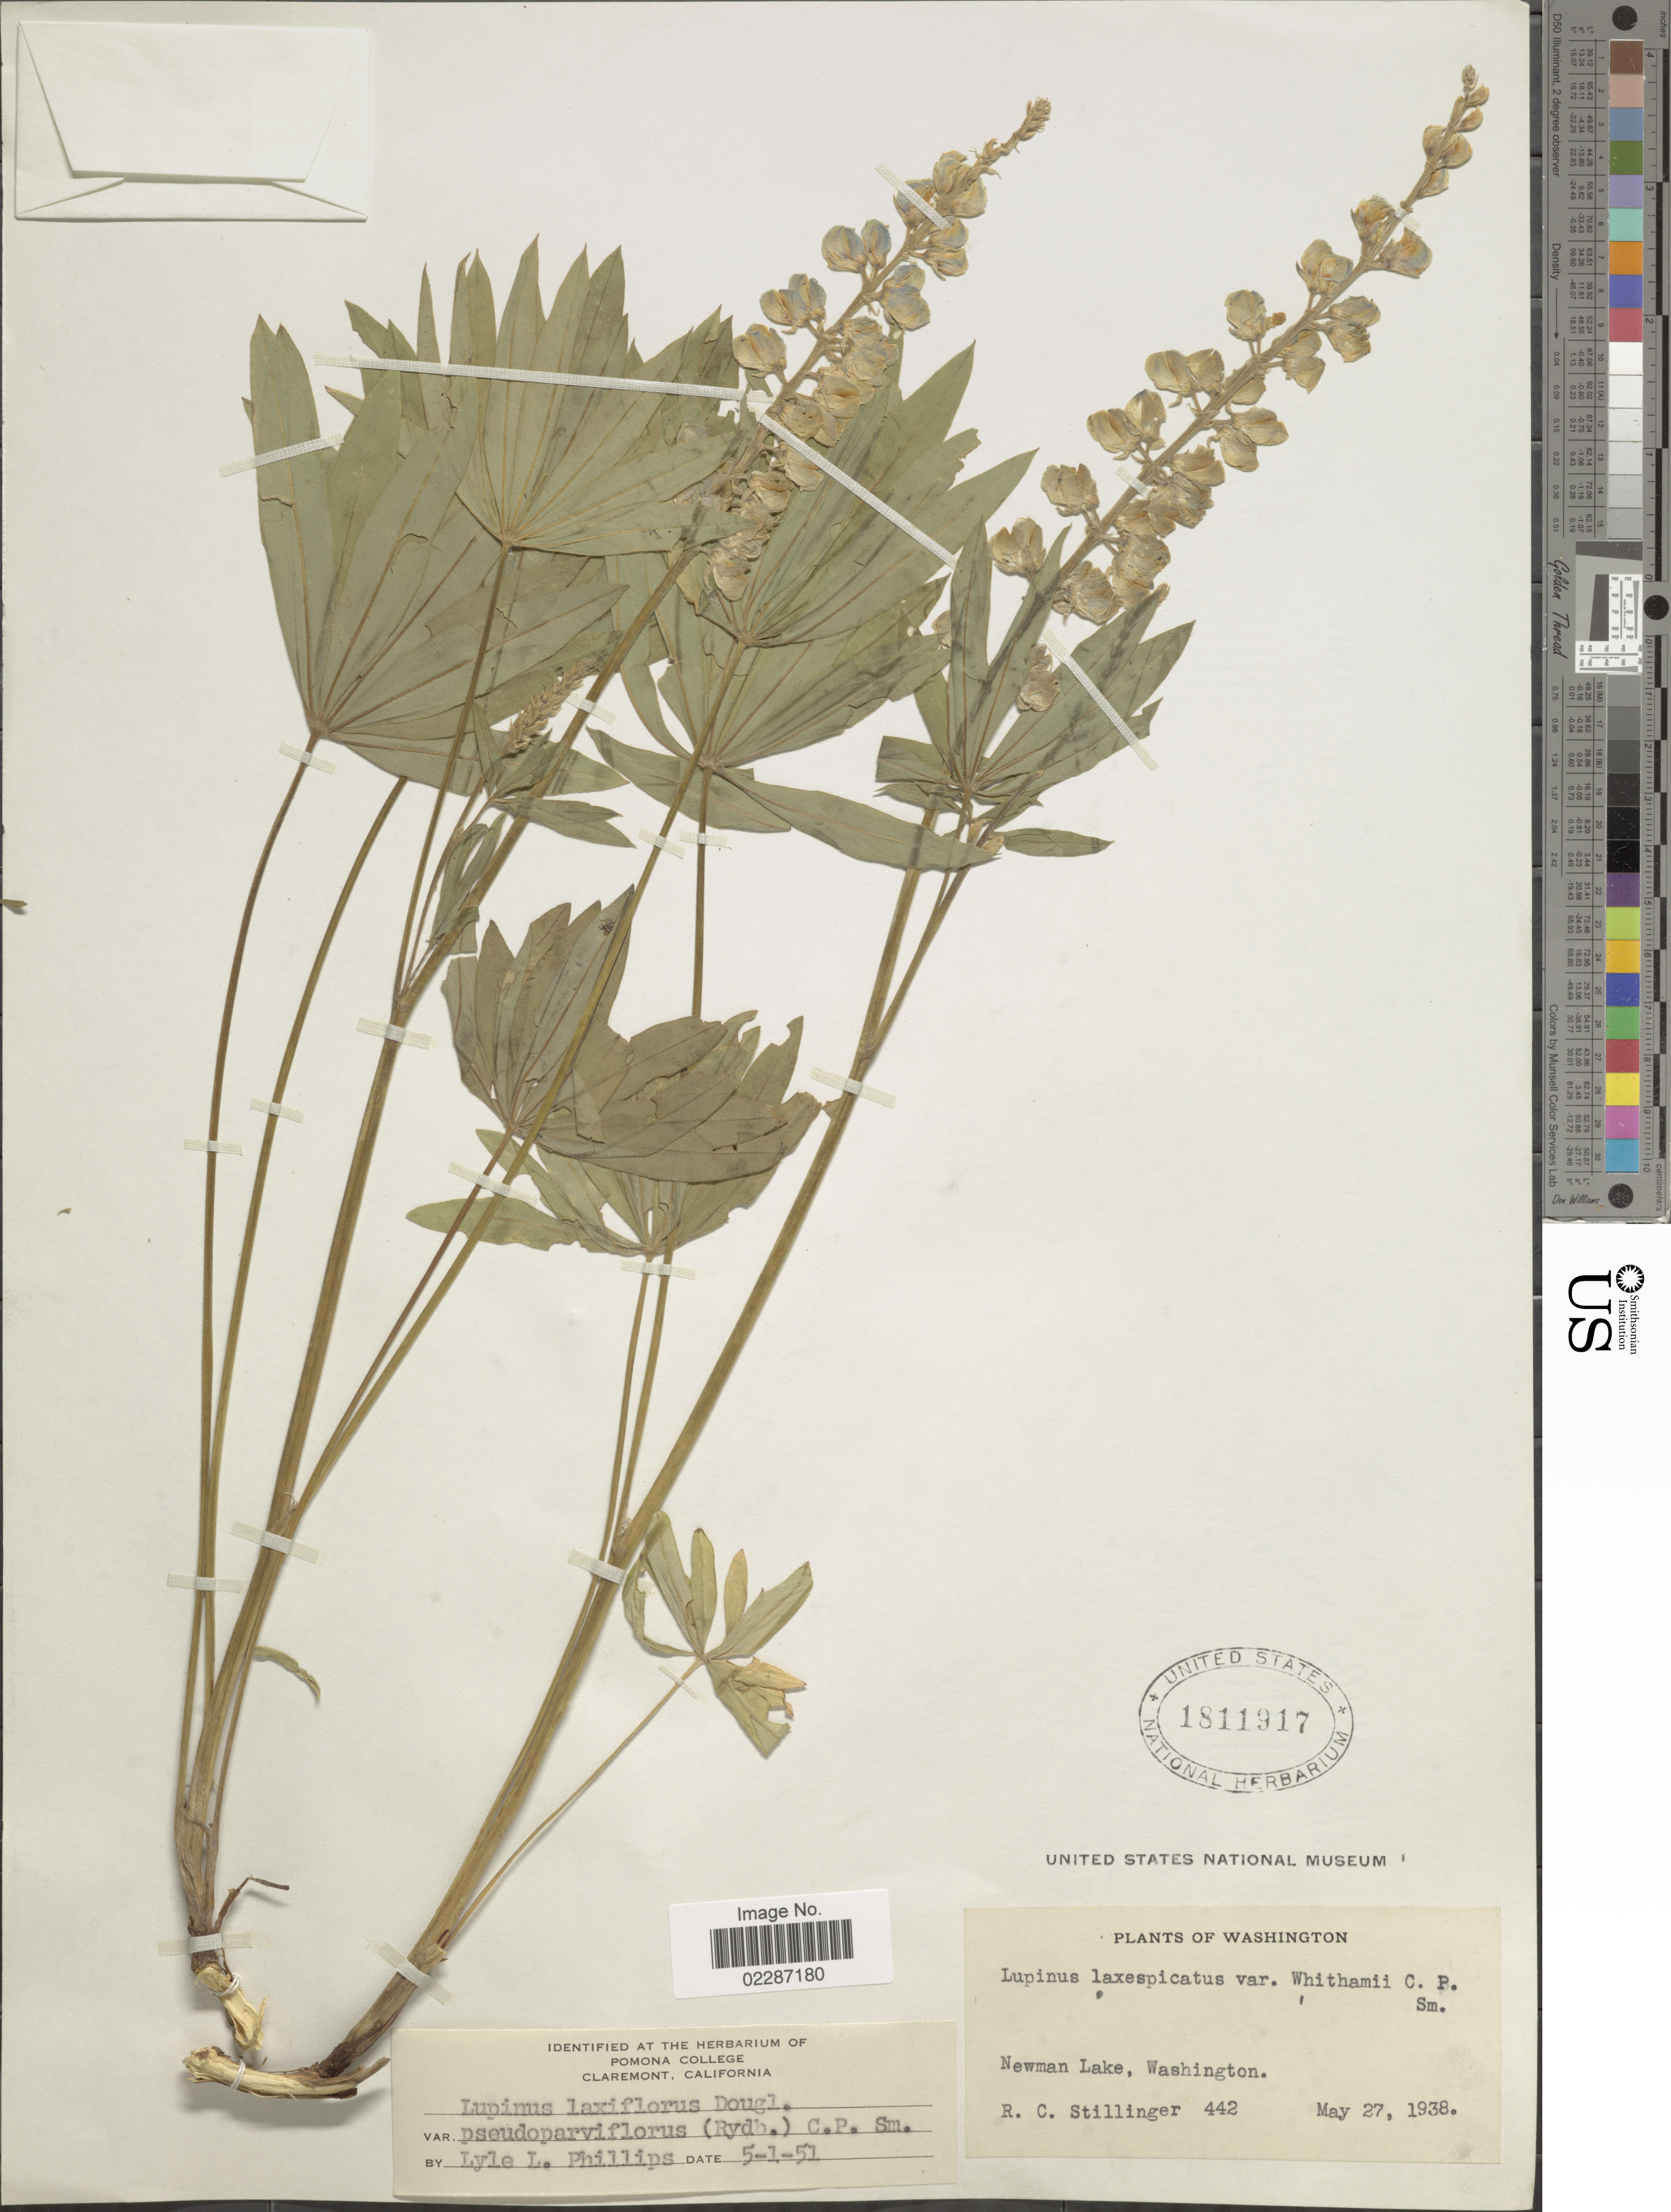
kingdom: Plantae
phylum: Tracheophyta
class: Magnoliopsida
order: Fabales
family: Fabaceae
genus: Lupinus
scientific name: Lupinus pseudoparviflorus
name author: Rydb.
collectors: R. Stillinger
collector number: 442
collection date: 1938-05-27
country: United States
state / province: Washington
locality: Newman Lake, Washington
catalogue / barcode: US 1811917